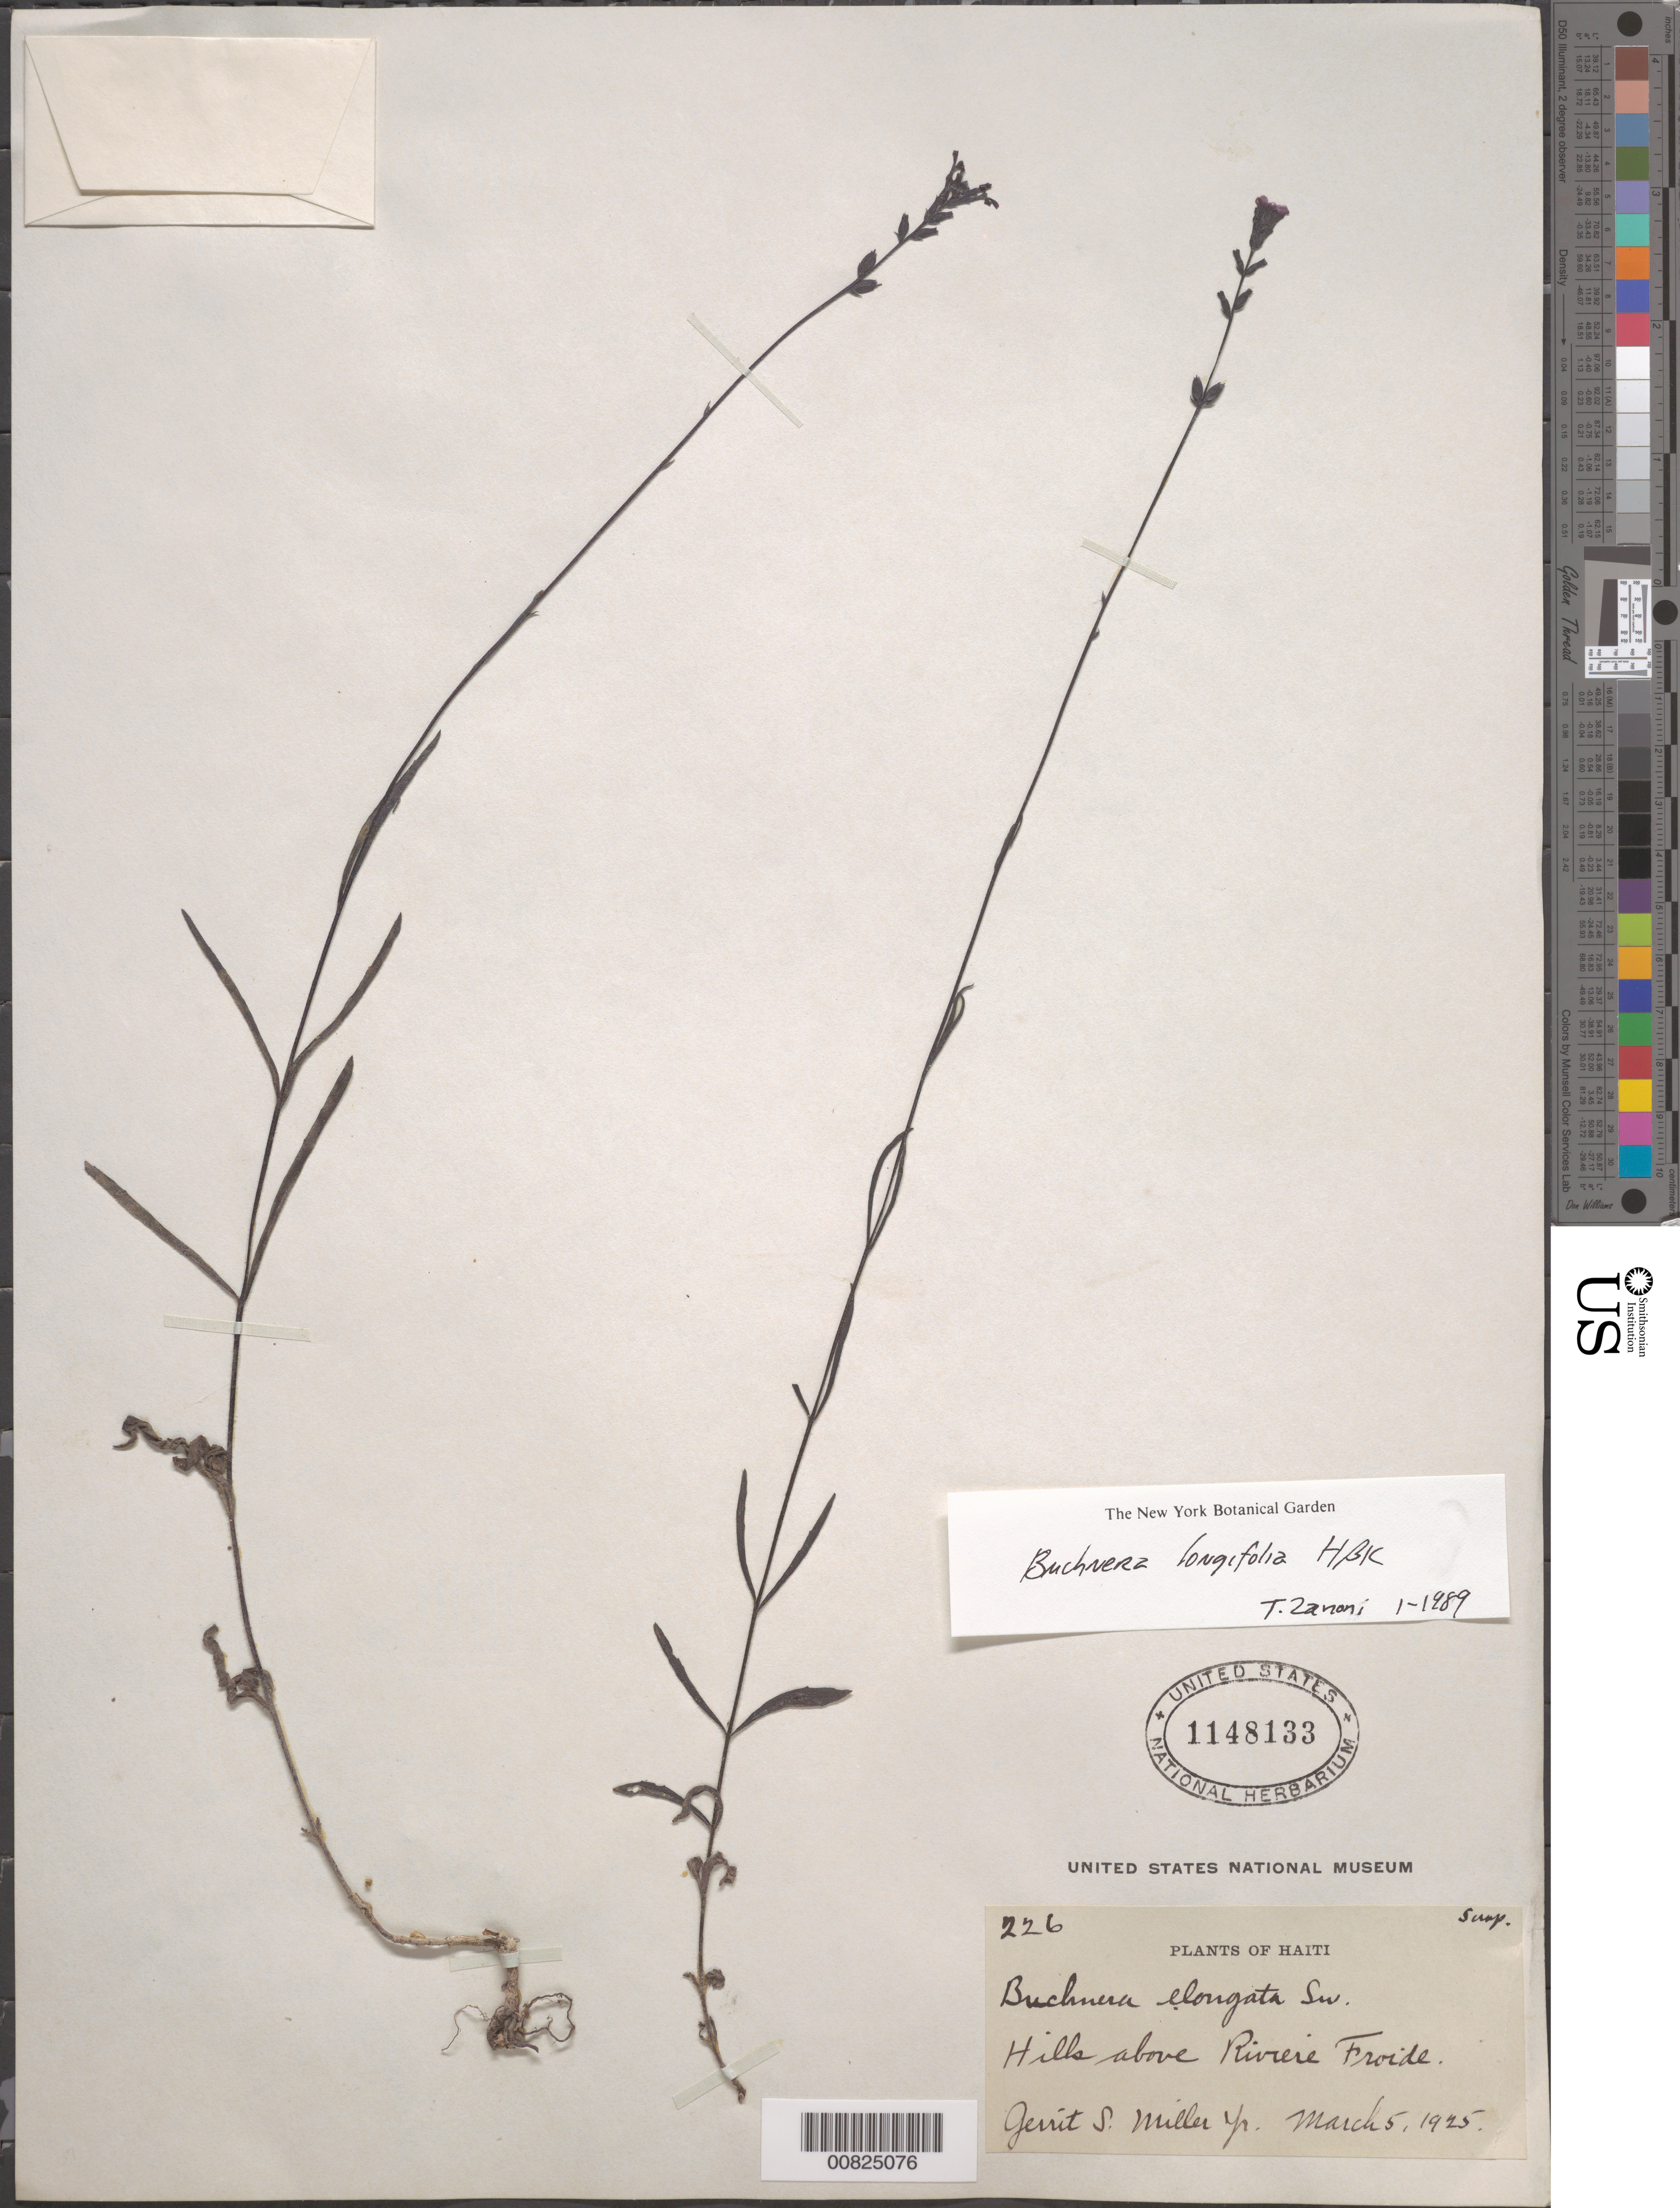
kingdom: Plantae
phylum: Tracheophyta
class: Magnoliopsida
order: Lamiales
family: Orobanchaceae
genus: Buchnera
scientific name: Buchnera longifolia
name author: Kunth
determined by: Zanoni, T. A., (NY), New York Botanical Garden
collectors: G. S. Miller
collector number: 226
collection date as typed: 05 Mar 1925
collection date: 1925-03-05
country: Haiti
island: Hispaniola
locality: Above Rivière Froide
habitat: Hills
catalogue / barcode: US 1148133